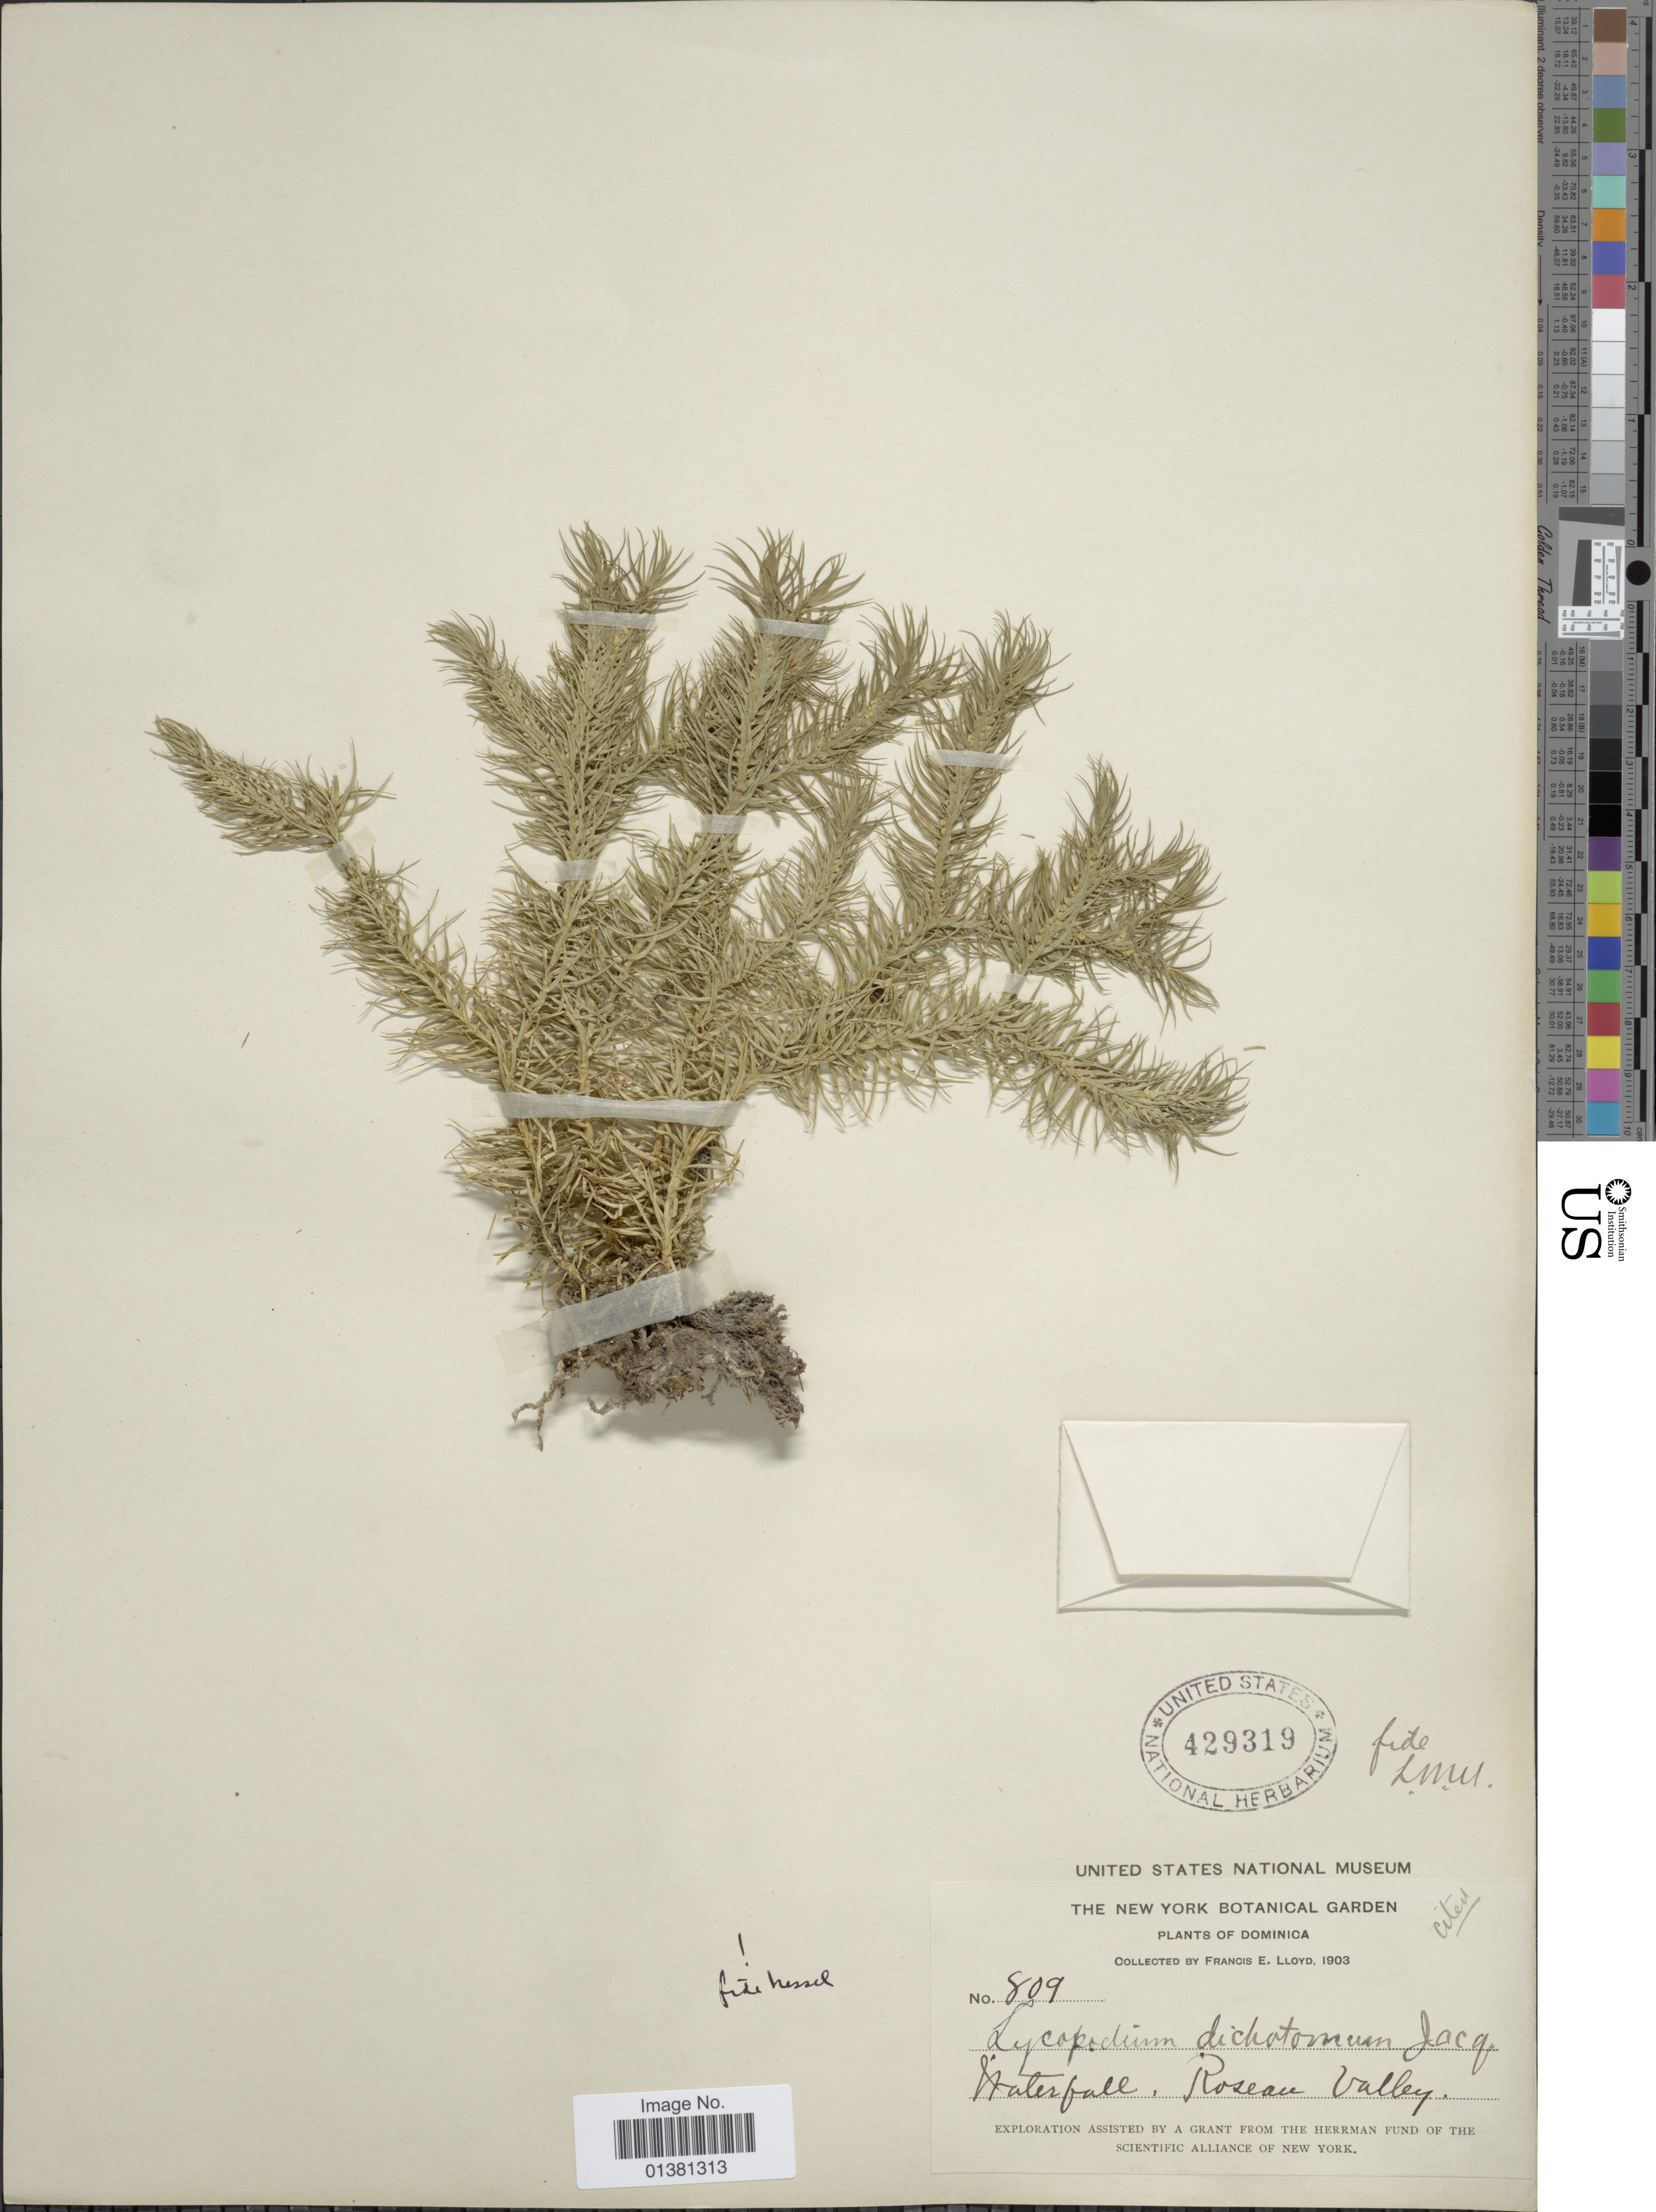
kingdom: Plantae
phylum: Tracheophyta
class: Lycopodiopsida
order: Lycopodiales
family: Lycopodiaceae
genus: Phlegmariurus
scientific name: Phlegmariurus dichotomus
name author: (Jacq.) W.H. Wagner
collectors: Lloyd, C. E.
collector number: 809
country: Dominica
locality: Waterfall, Roseau Valley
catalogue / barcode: US 429319